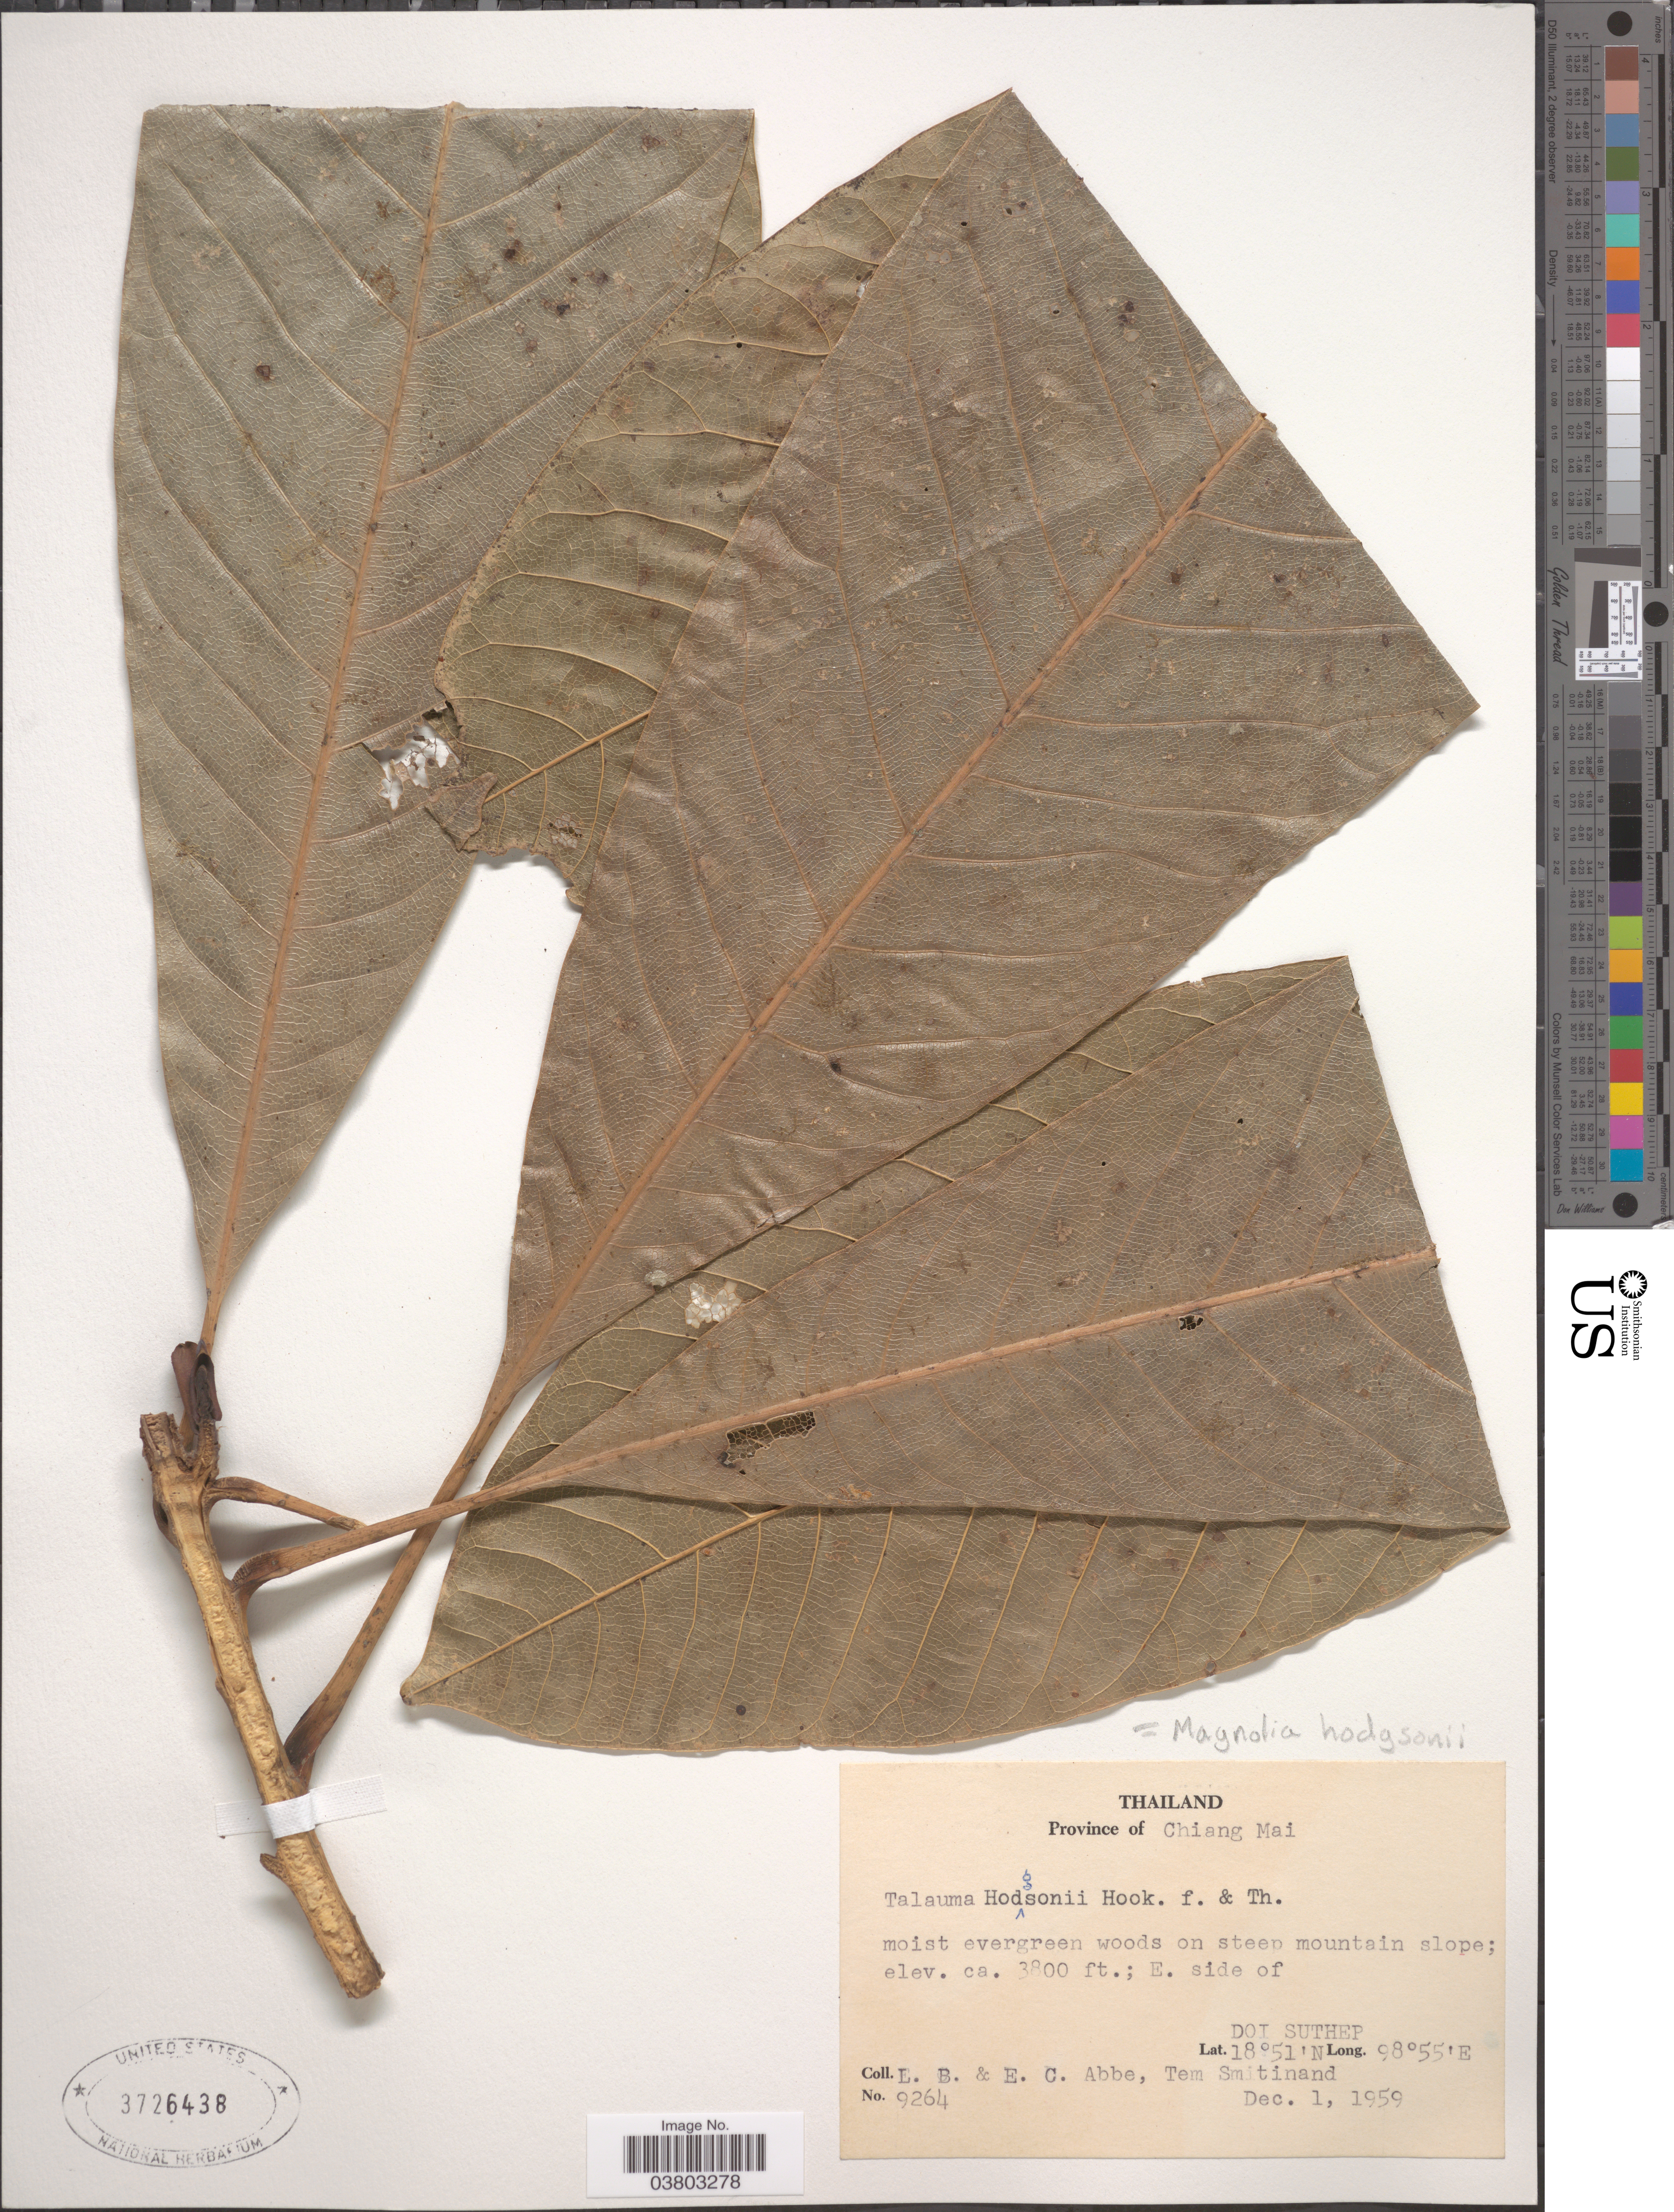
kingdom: Plantae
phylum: Tracheophyta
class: Magnoliopsida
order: Magnoliales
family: Magnoliaceae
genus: Magnolia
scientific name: Magnolia hodgsonii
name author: (Hook. f. & Thomson) H. Keng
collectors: L. B. Abbe, E. C. Abbe & T. Smitinand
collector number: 9264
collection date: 1959-12-01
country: Thailand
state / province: Chiang Mai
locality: E. side of Dot Suthep.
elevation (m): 1158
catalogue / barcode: US 3726438